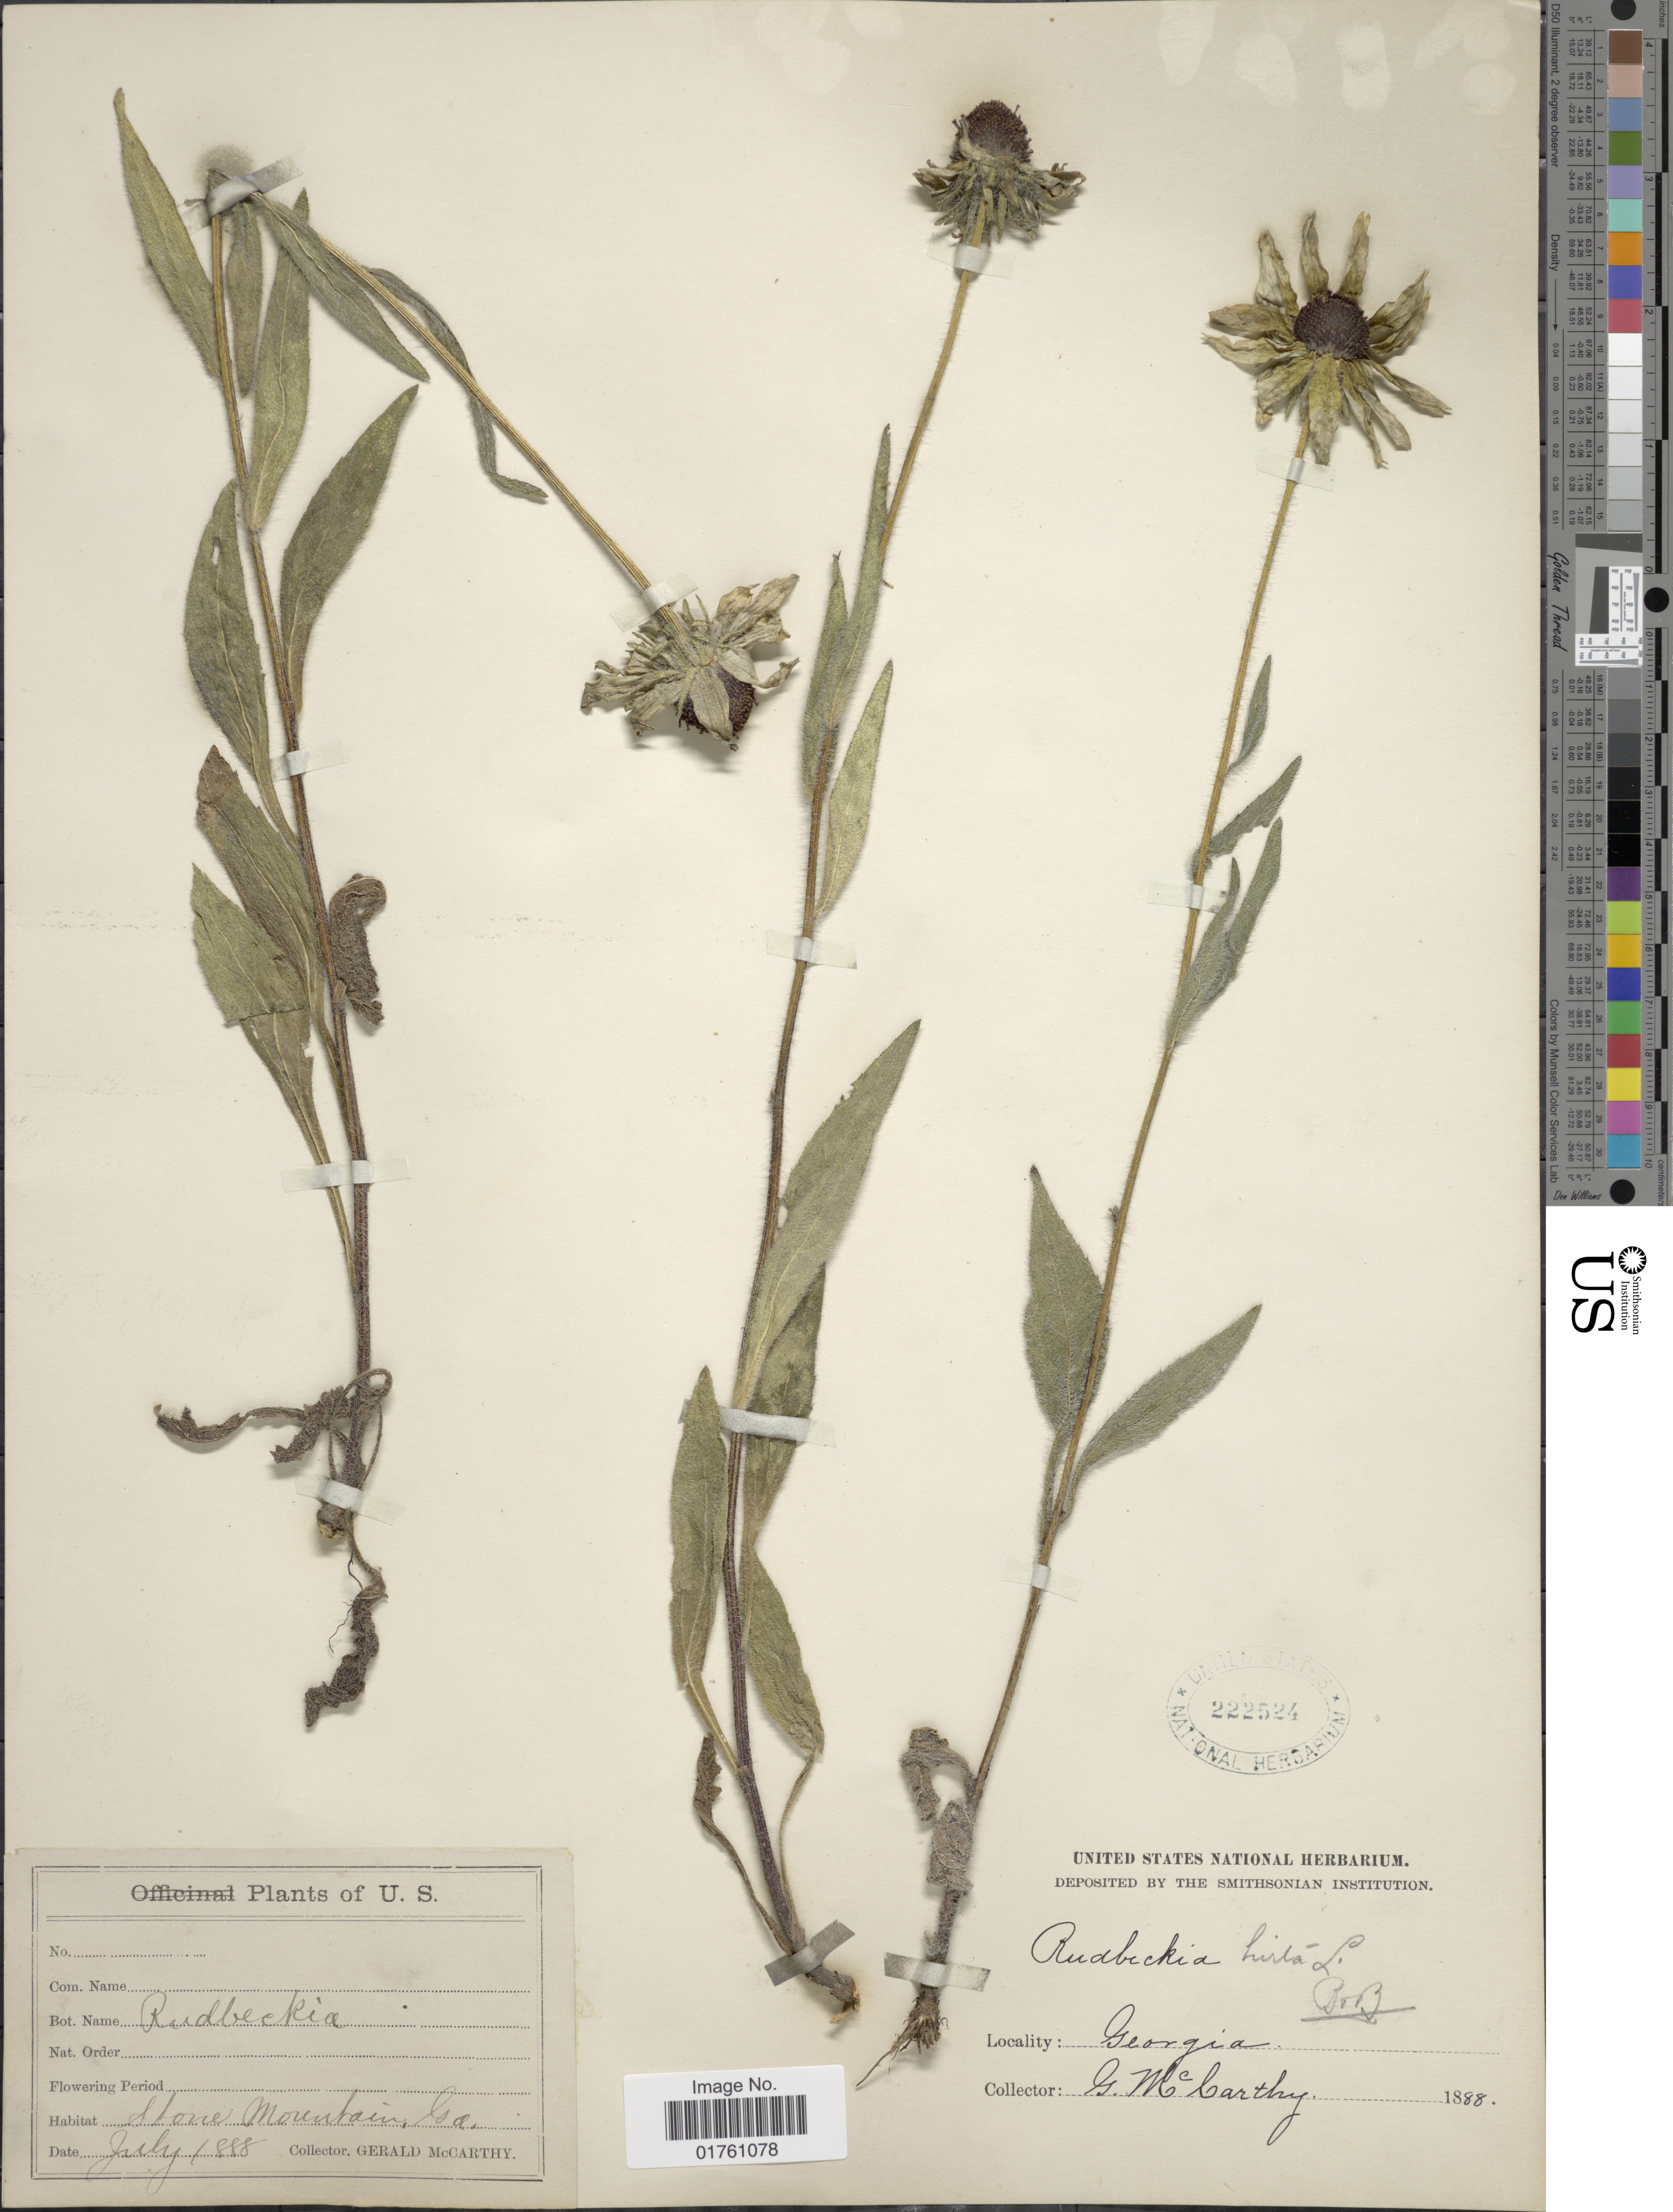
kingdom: Plantae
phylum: Tracheophyta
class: Magnoliopsida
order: Asterales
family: Asteraceae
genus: Rudbeckia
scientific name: Rudbeckia hirta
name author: L.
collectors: G. McCarthy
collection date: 1888-07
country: United States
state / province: Georgia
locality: Stone Mountain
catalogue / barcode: US 222524